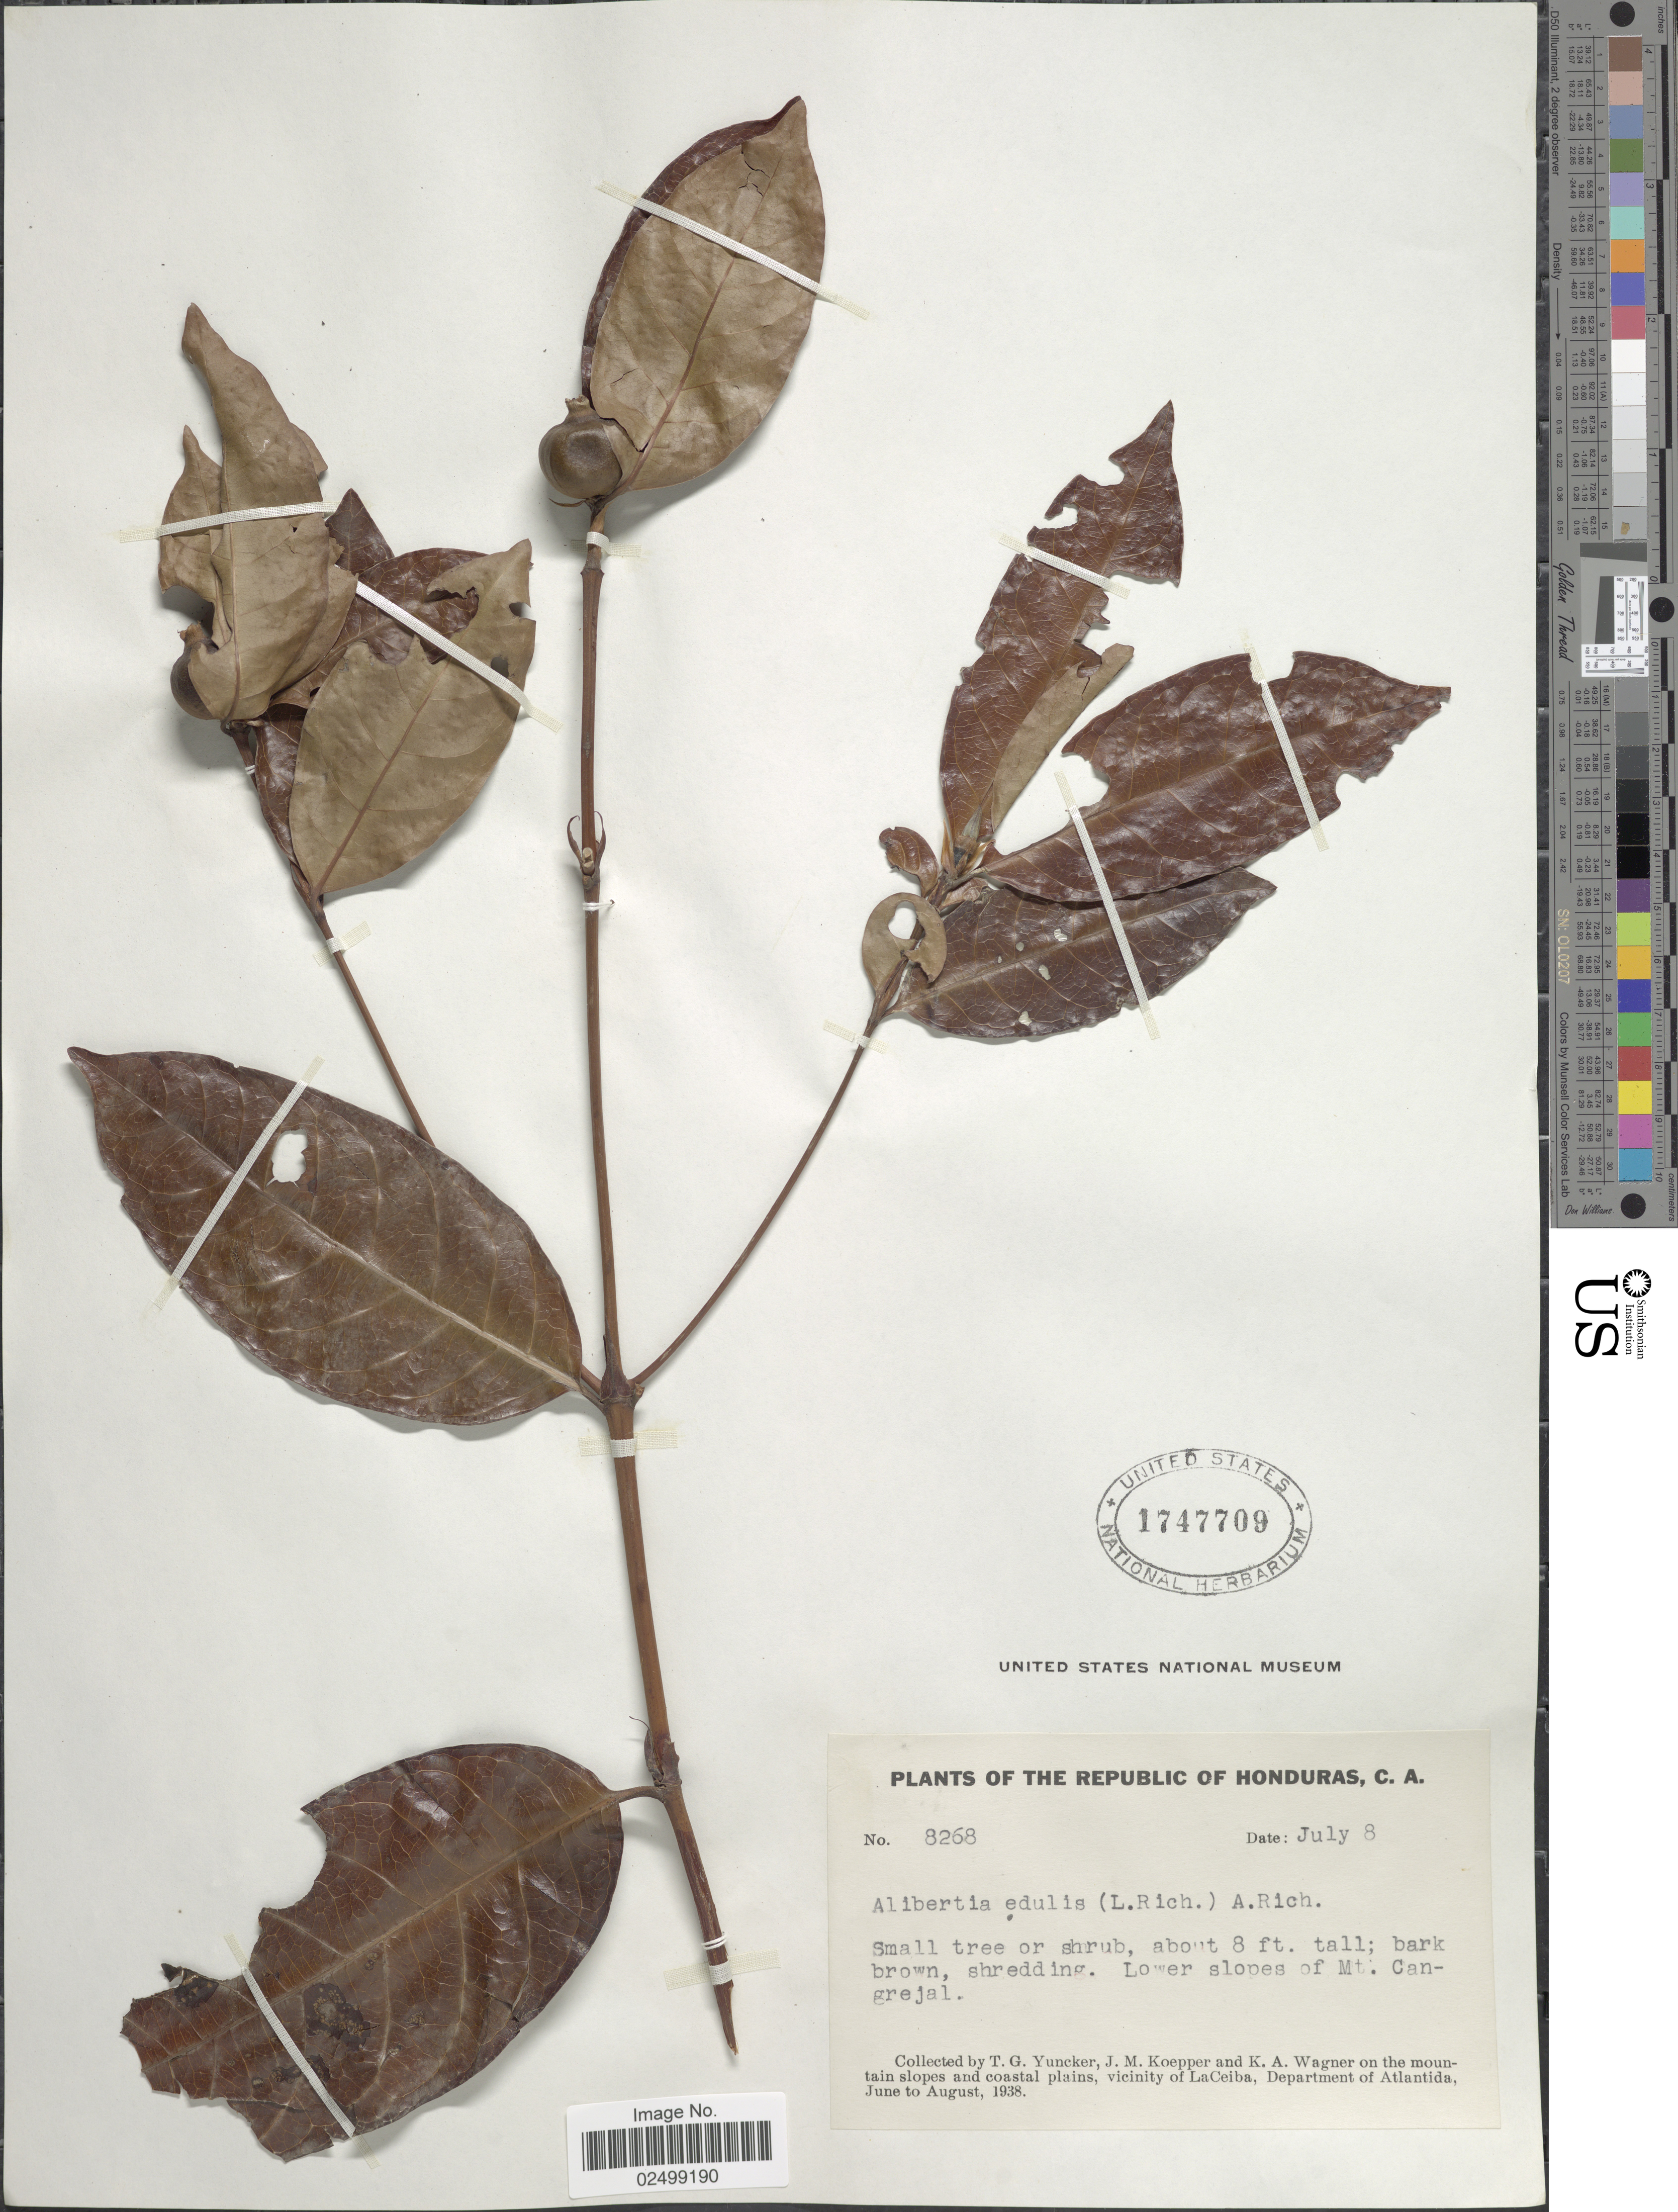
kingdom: Plantae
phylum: Tracheophyta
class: Magnoliopsida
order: Gentianales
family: Rubiaceae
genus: Alibertia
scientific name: Alibertia edulis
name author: (Rich.) A. Rich. ex DC.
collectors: T. G. Yuncker, J. M. Koepper & K. A. Wagner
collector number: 8268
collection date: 1938-07-08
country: Honduras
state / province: Atlántida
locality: Lower slopes of Mt Cangrejal, on the mountain slopes and coastal plains, vicinity of LaCeiba, Department of Atlantida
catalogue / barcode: US 1747709